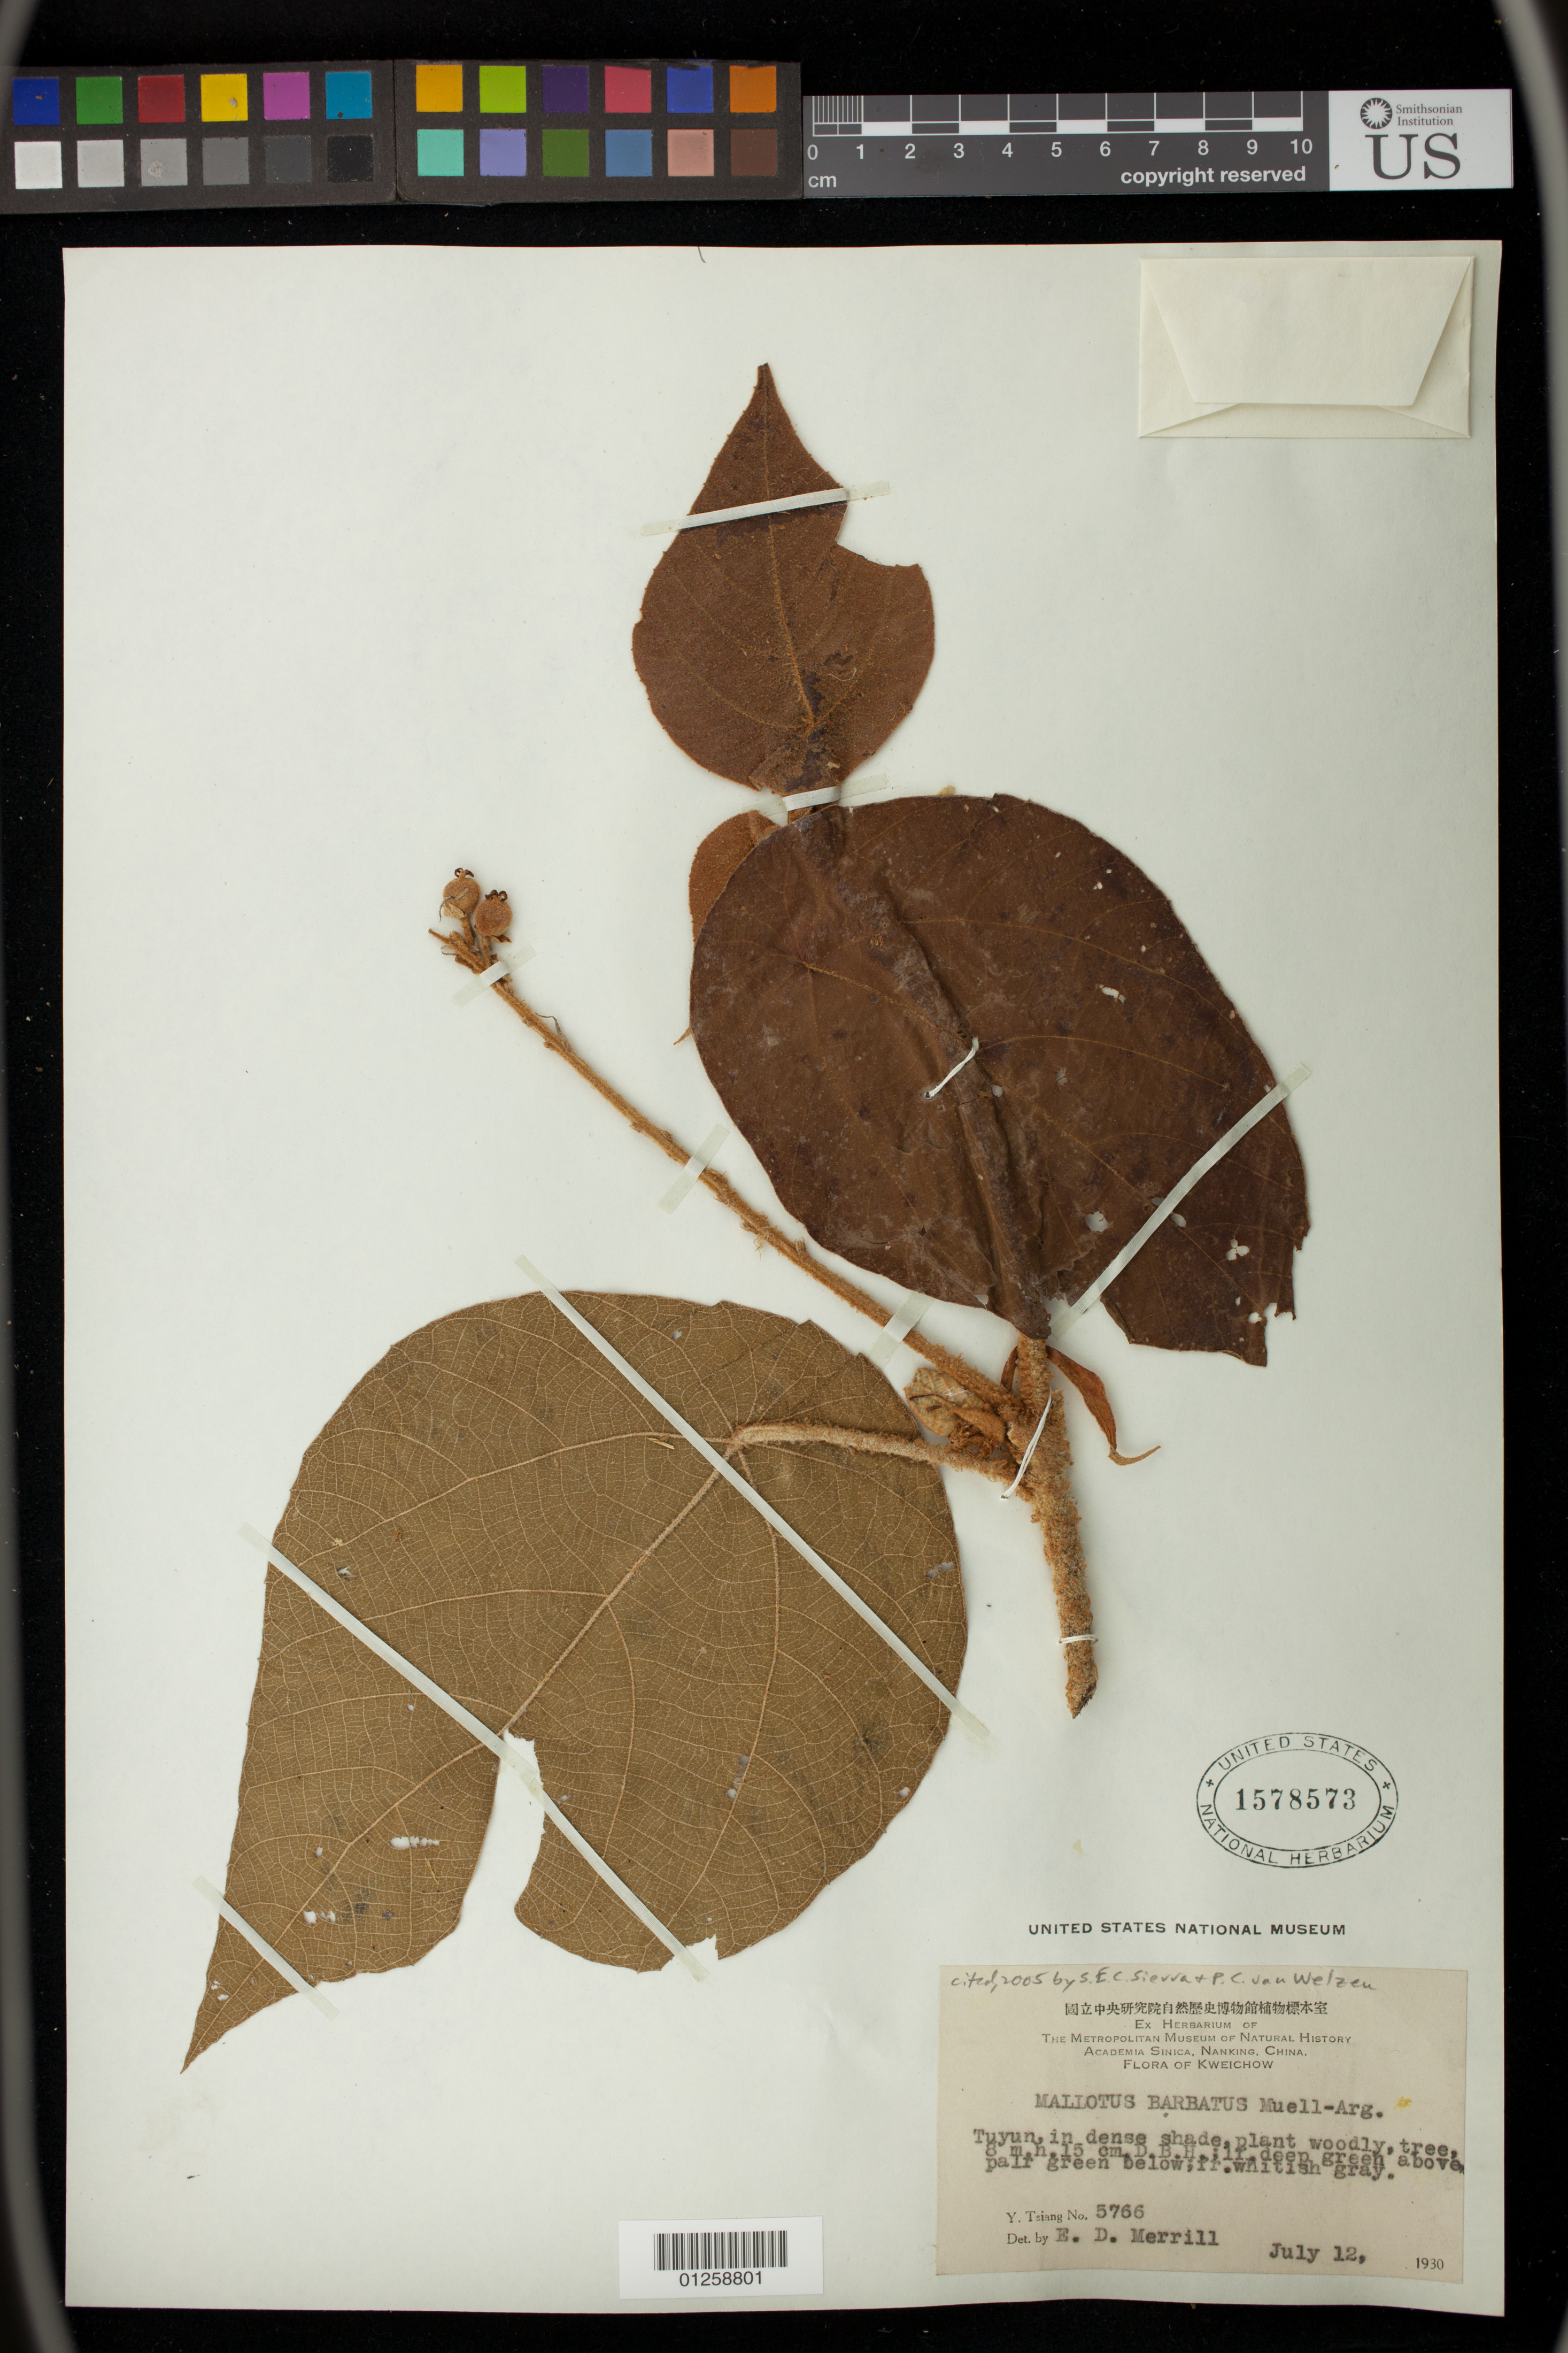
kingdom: Plantae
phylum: Tracheophyta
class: Magnoliopsida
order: Malpighiales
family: Euphorbiaceae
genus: Mallotus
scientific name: Mallotus barbatus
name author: Müll. Arg.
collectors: E. D. Merrill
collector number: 5766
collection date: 1930-07-12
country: China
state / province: Guizhou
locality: Kweichow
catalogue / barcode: US 1578573